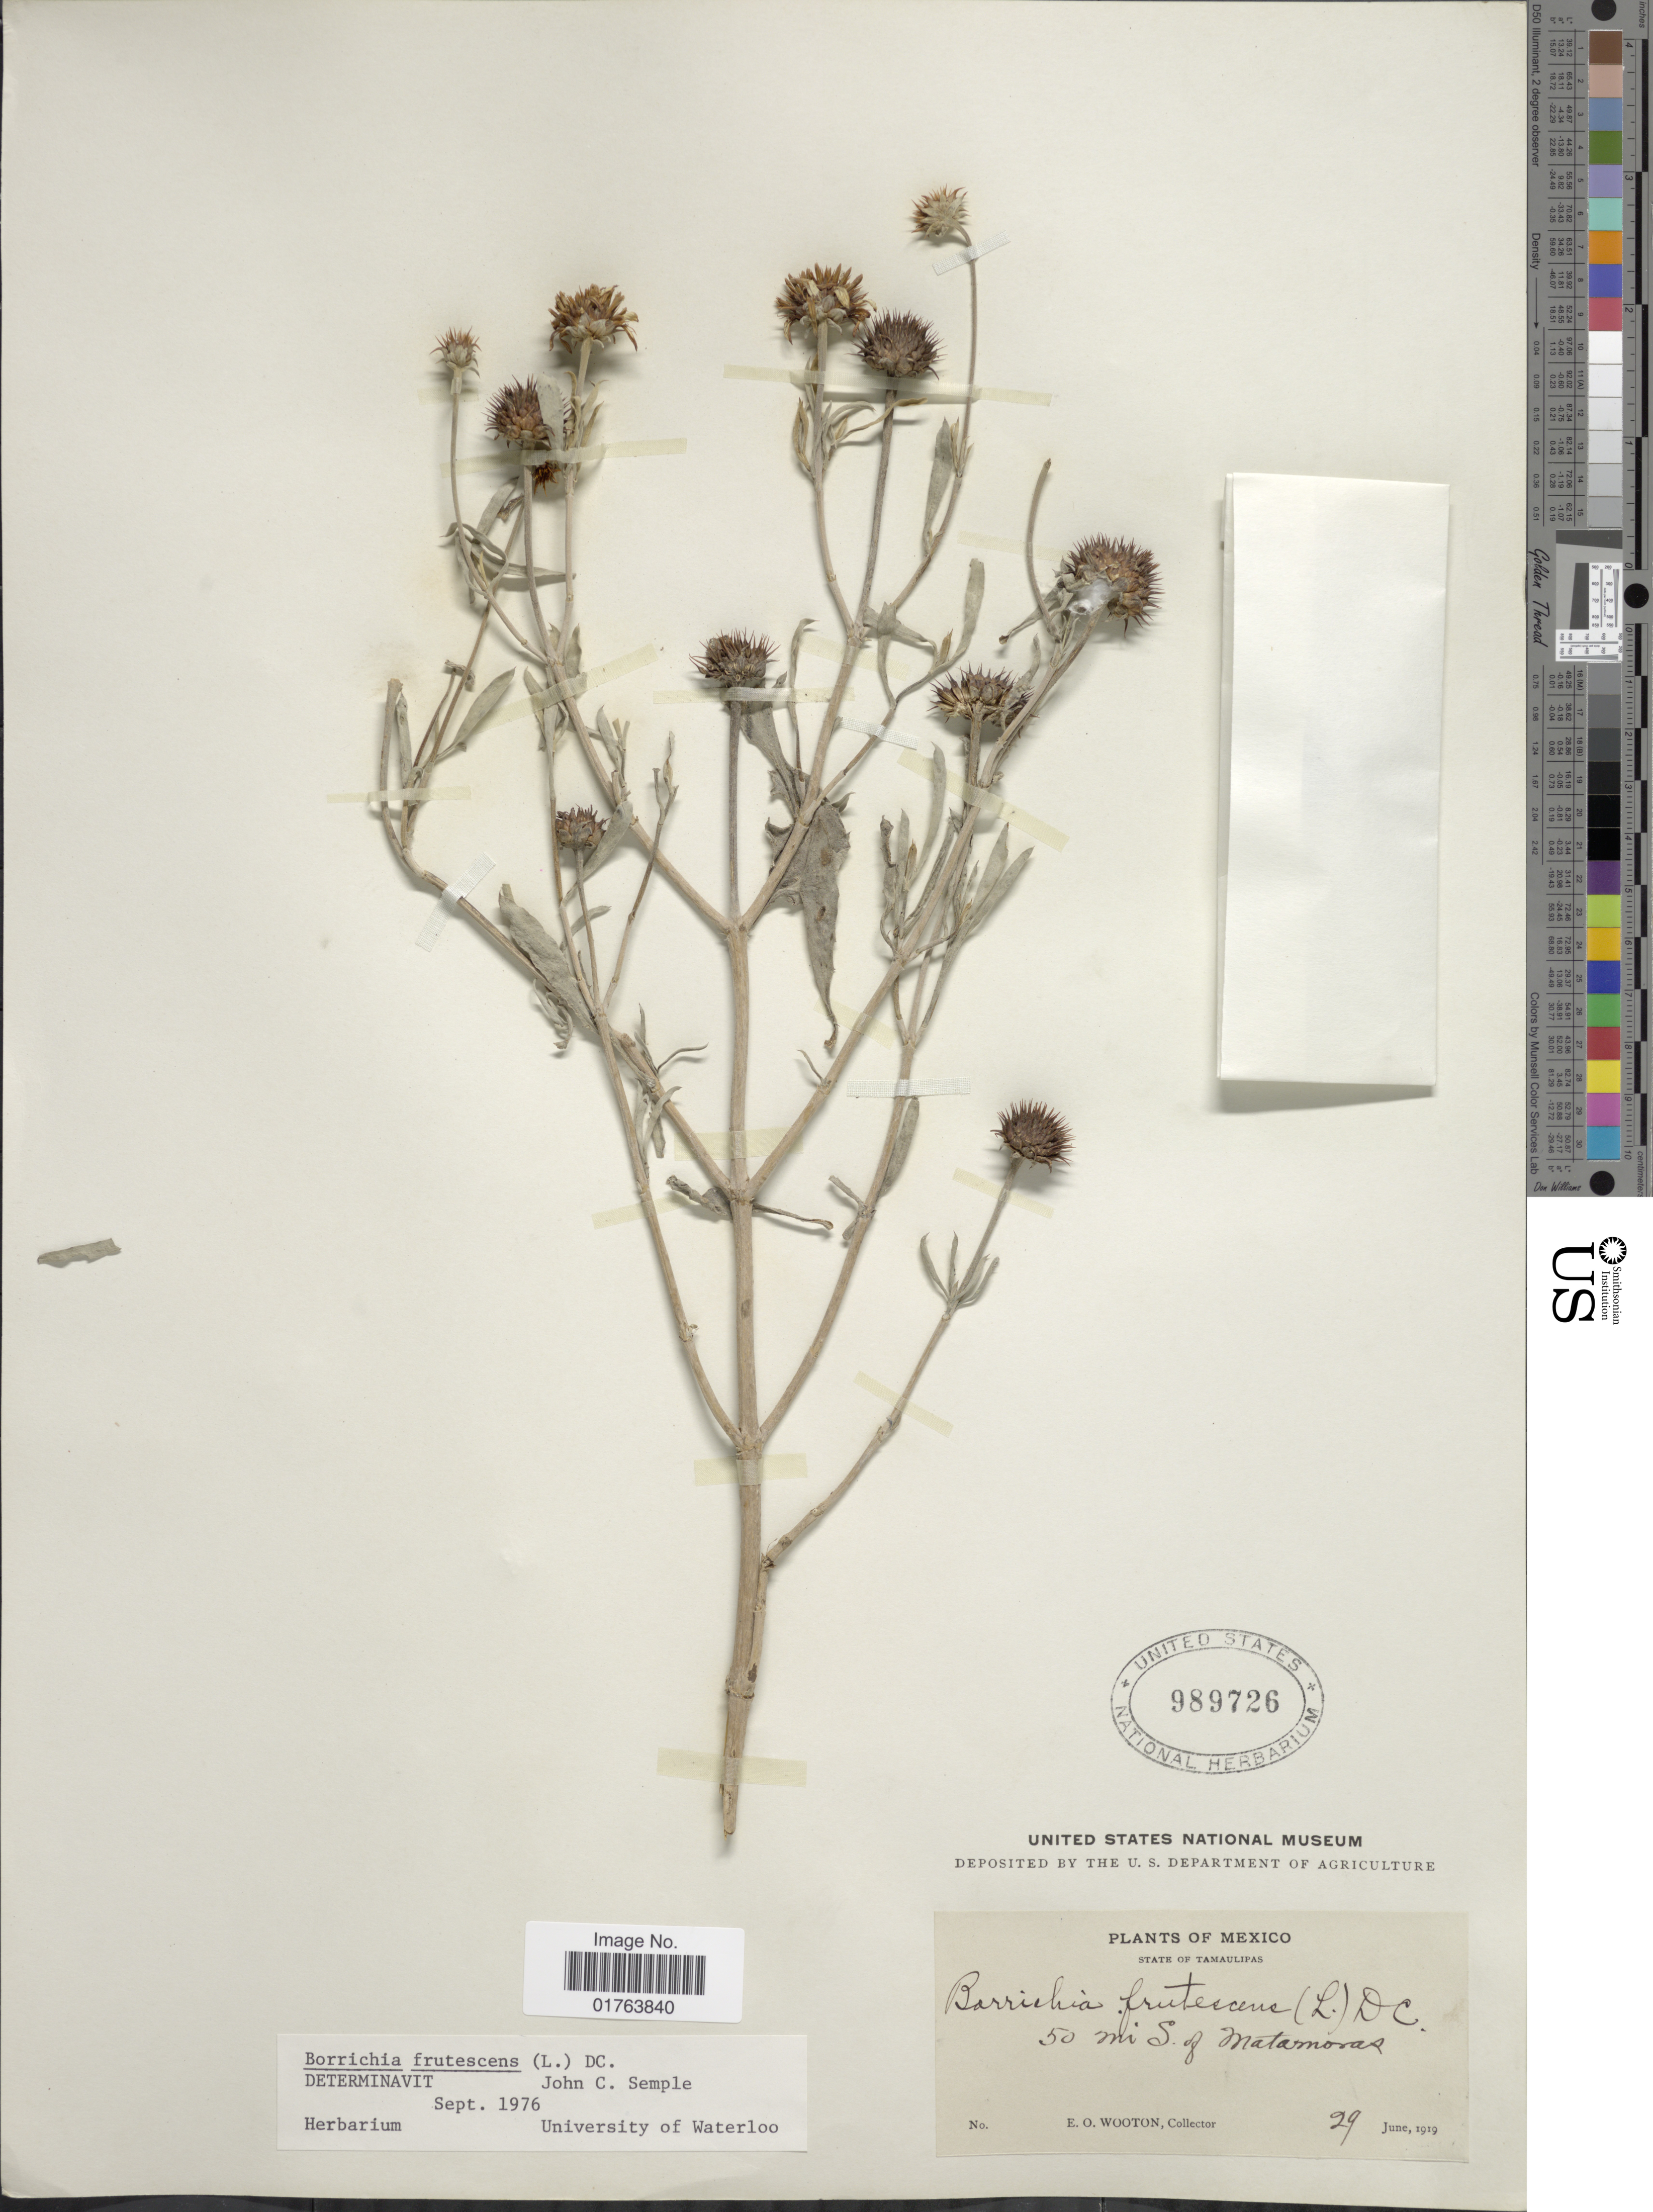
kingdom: Plantae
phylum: Tracheophyta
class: Magnoliopsida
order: Asterales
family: Asteraceae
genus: Borrichia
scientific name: Borrichia frutescens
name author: (L.) DC.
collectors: E. O. Wooton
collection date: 1919-06-29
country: Mexico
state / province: Tamaulipas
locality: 50 mi S of Matamoras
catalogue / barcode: US 989726